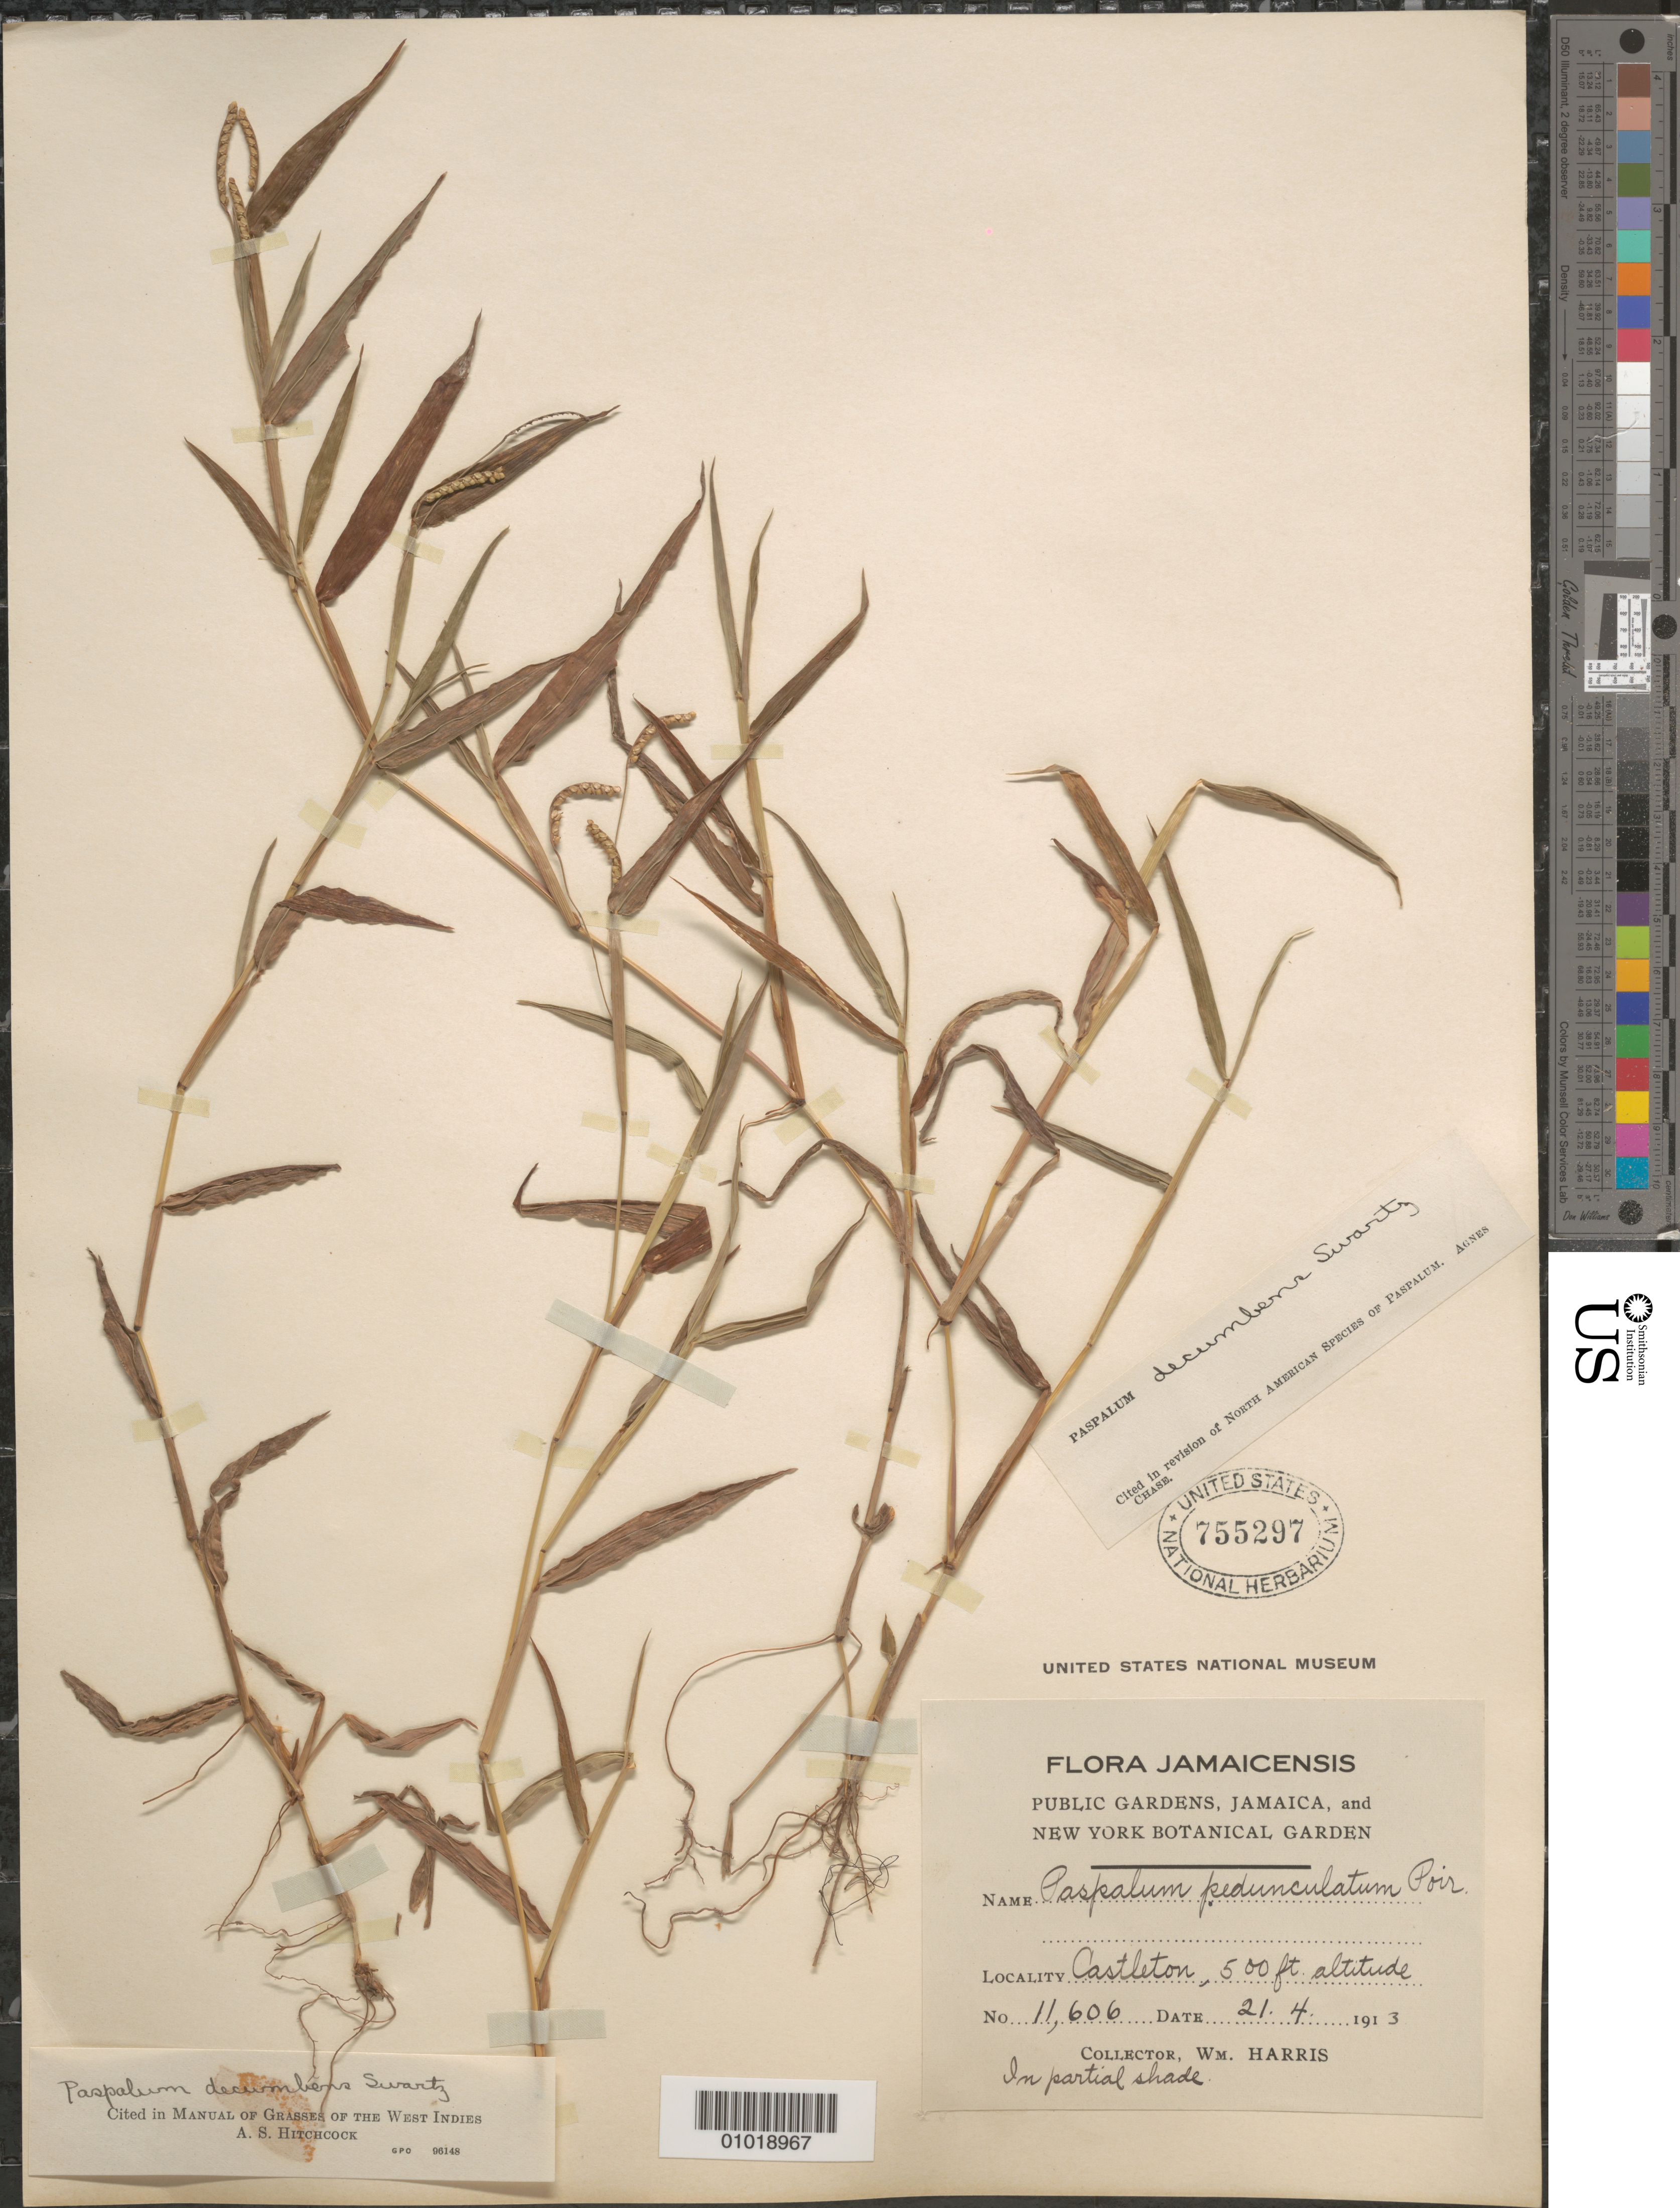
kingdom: Plantae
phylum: Tracheophyta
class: Liliopsida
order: Poales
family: Poaceae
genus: Paspalum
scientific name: Paspalum decumbens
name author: Sw.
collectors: W. Harris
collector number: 11606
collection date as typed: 21 Apr 1913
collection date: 1913-04-21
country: Jamaica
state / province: Saint Andrew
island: Jamaica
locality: Castleton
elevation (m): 152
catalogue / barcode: US 755297